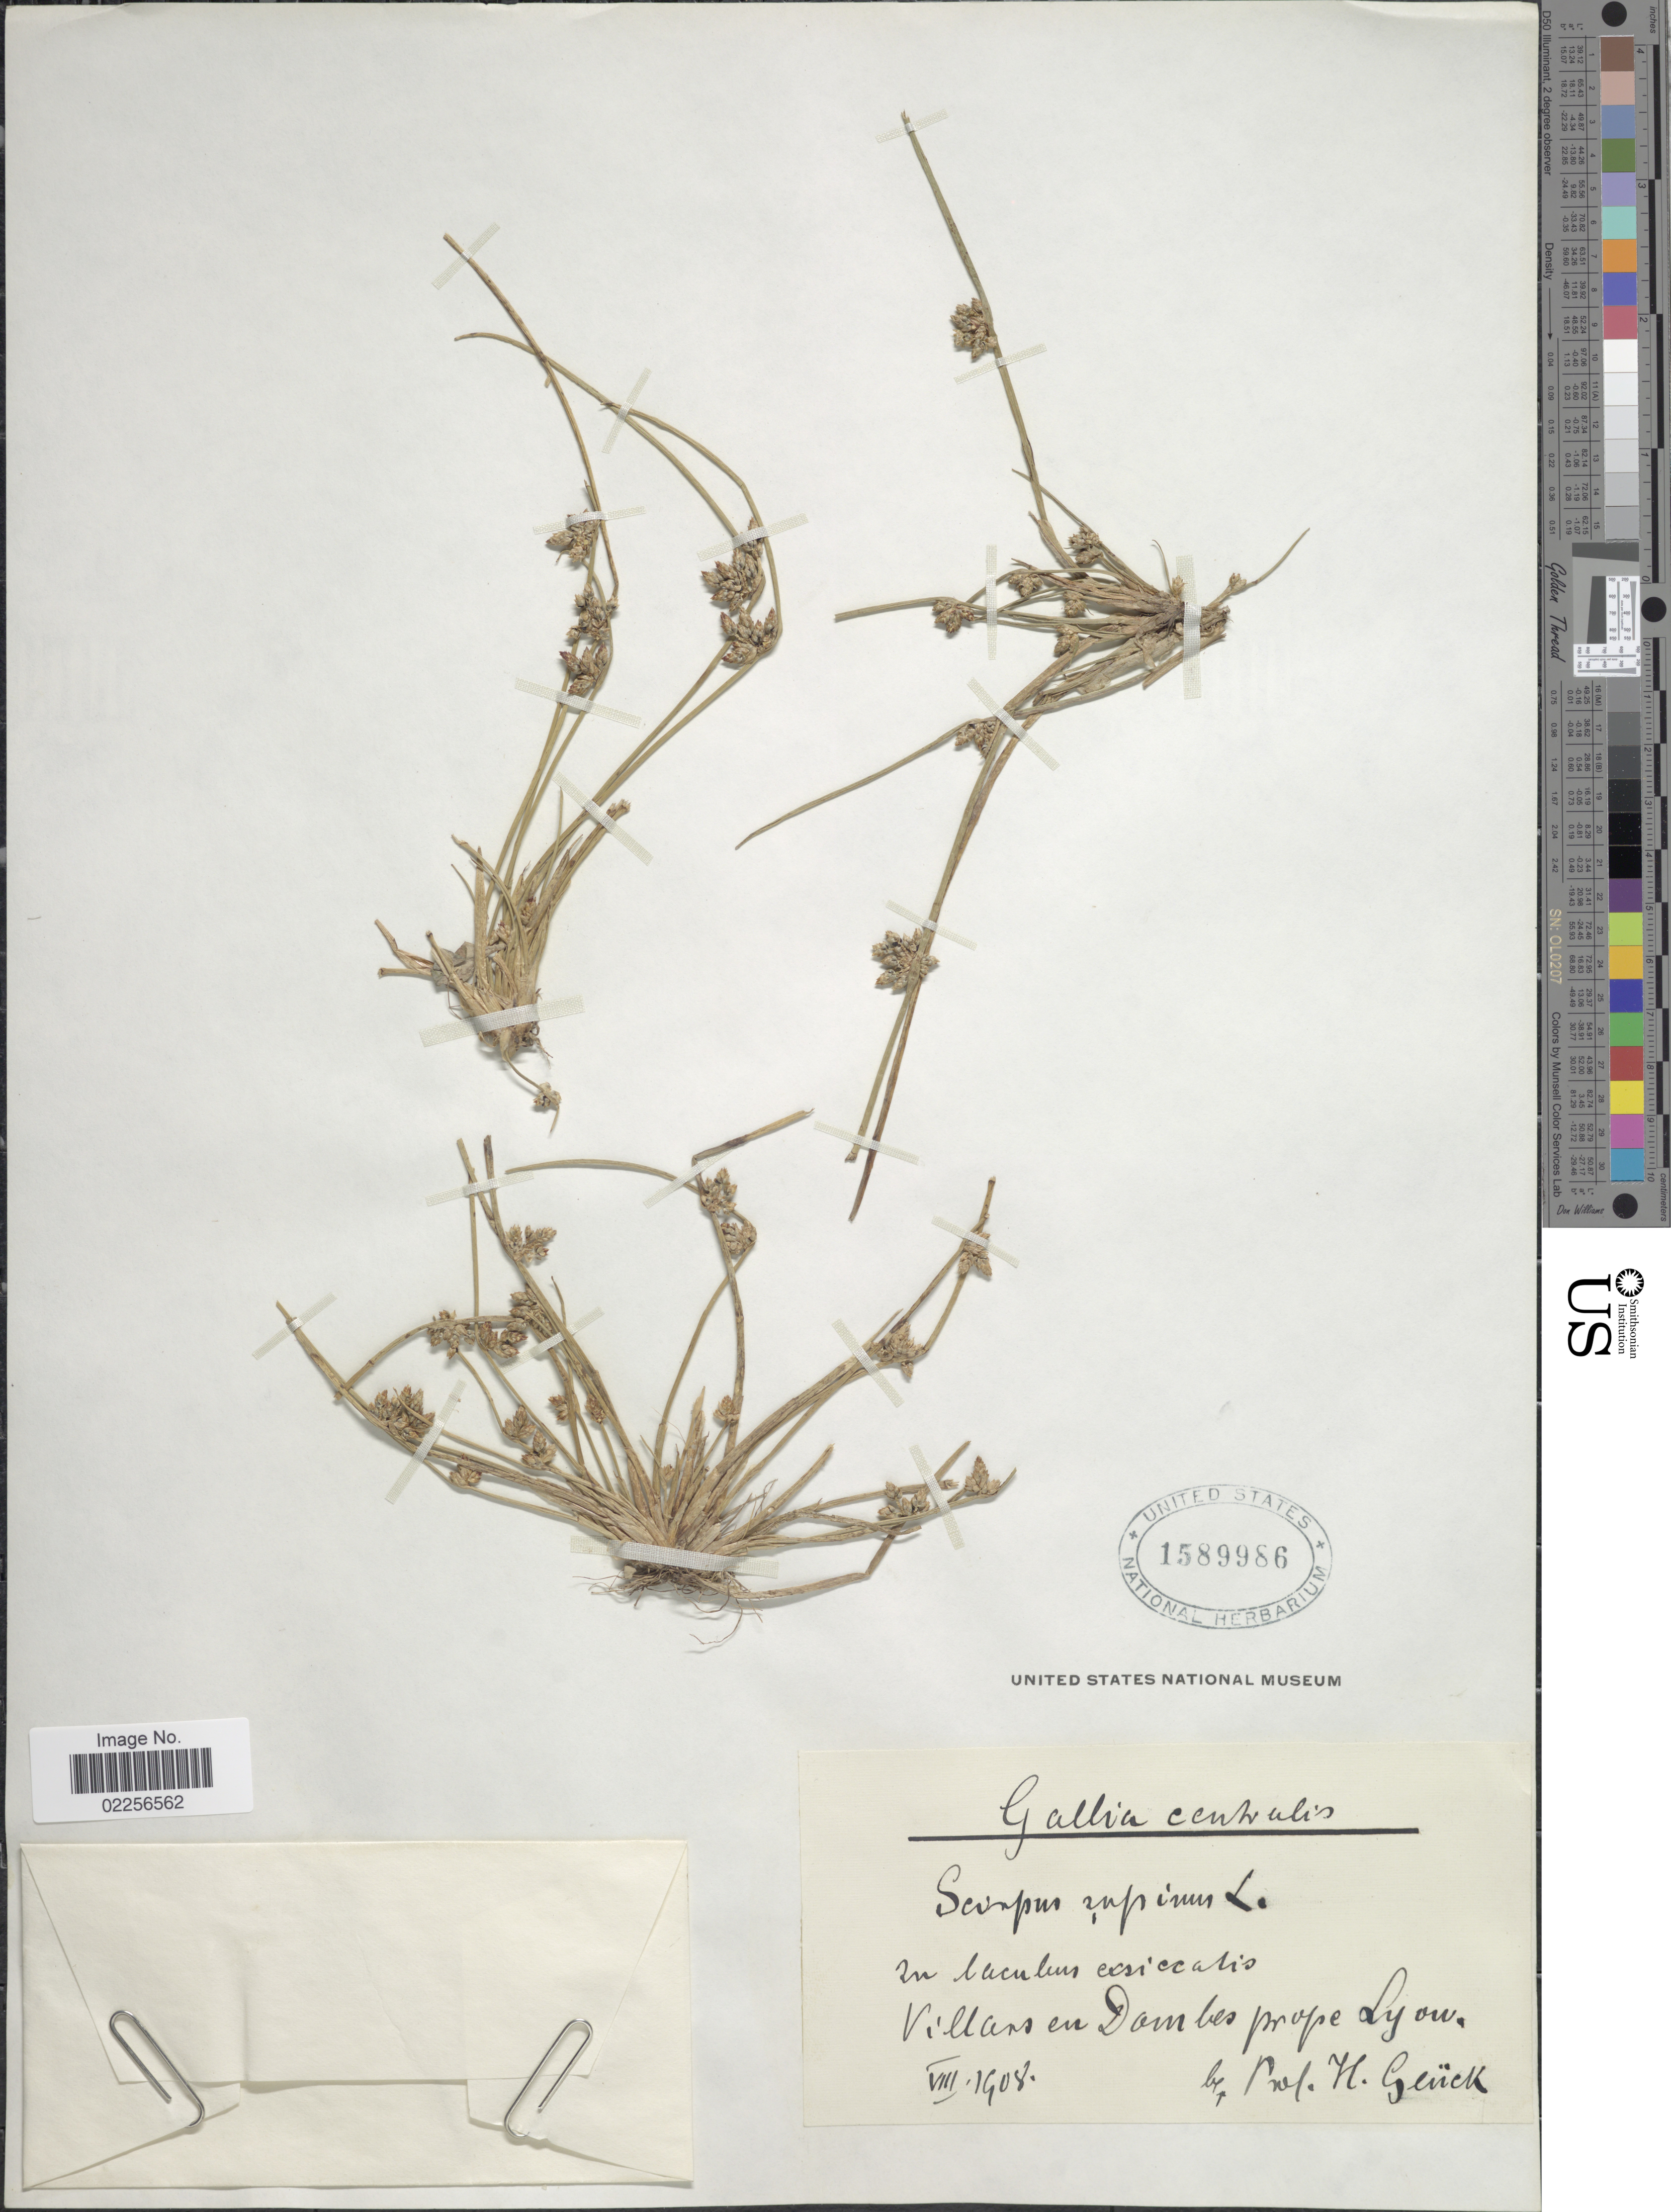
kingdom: Plantae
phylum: Tracheophyta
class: Liliopsida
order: Poales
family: Cyperaceae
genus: Schoenoplectus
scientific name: Schoenoplectus supinus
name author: (L.) Palla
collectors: H. Glück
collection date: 1908-08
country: France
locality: Gallia Centralis, Villars en Dombes prope Lyon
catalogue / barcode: US 1589986